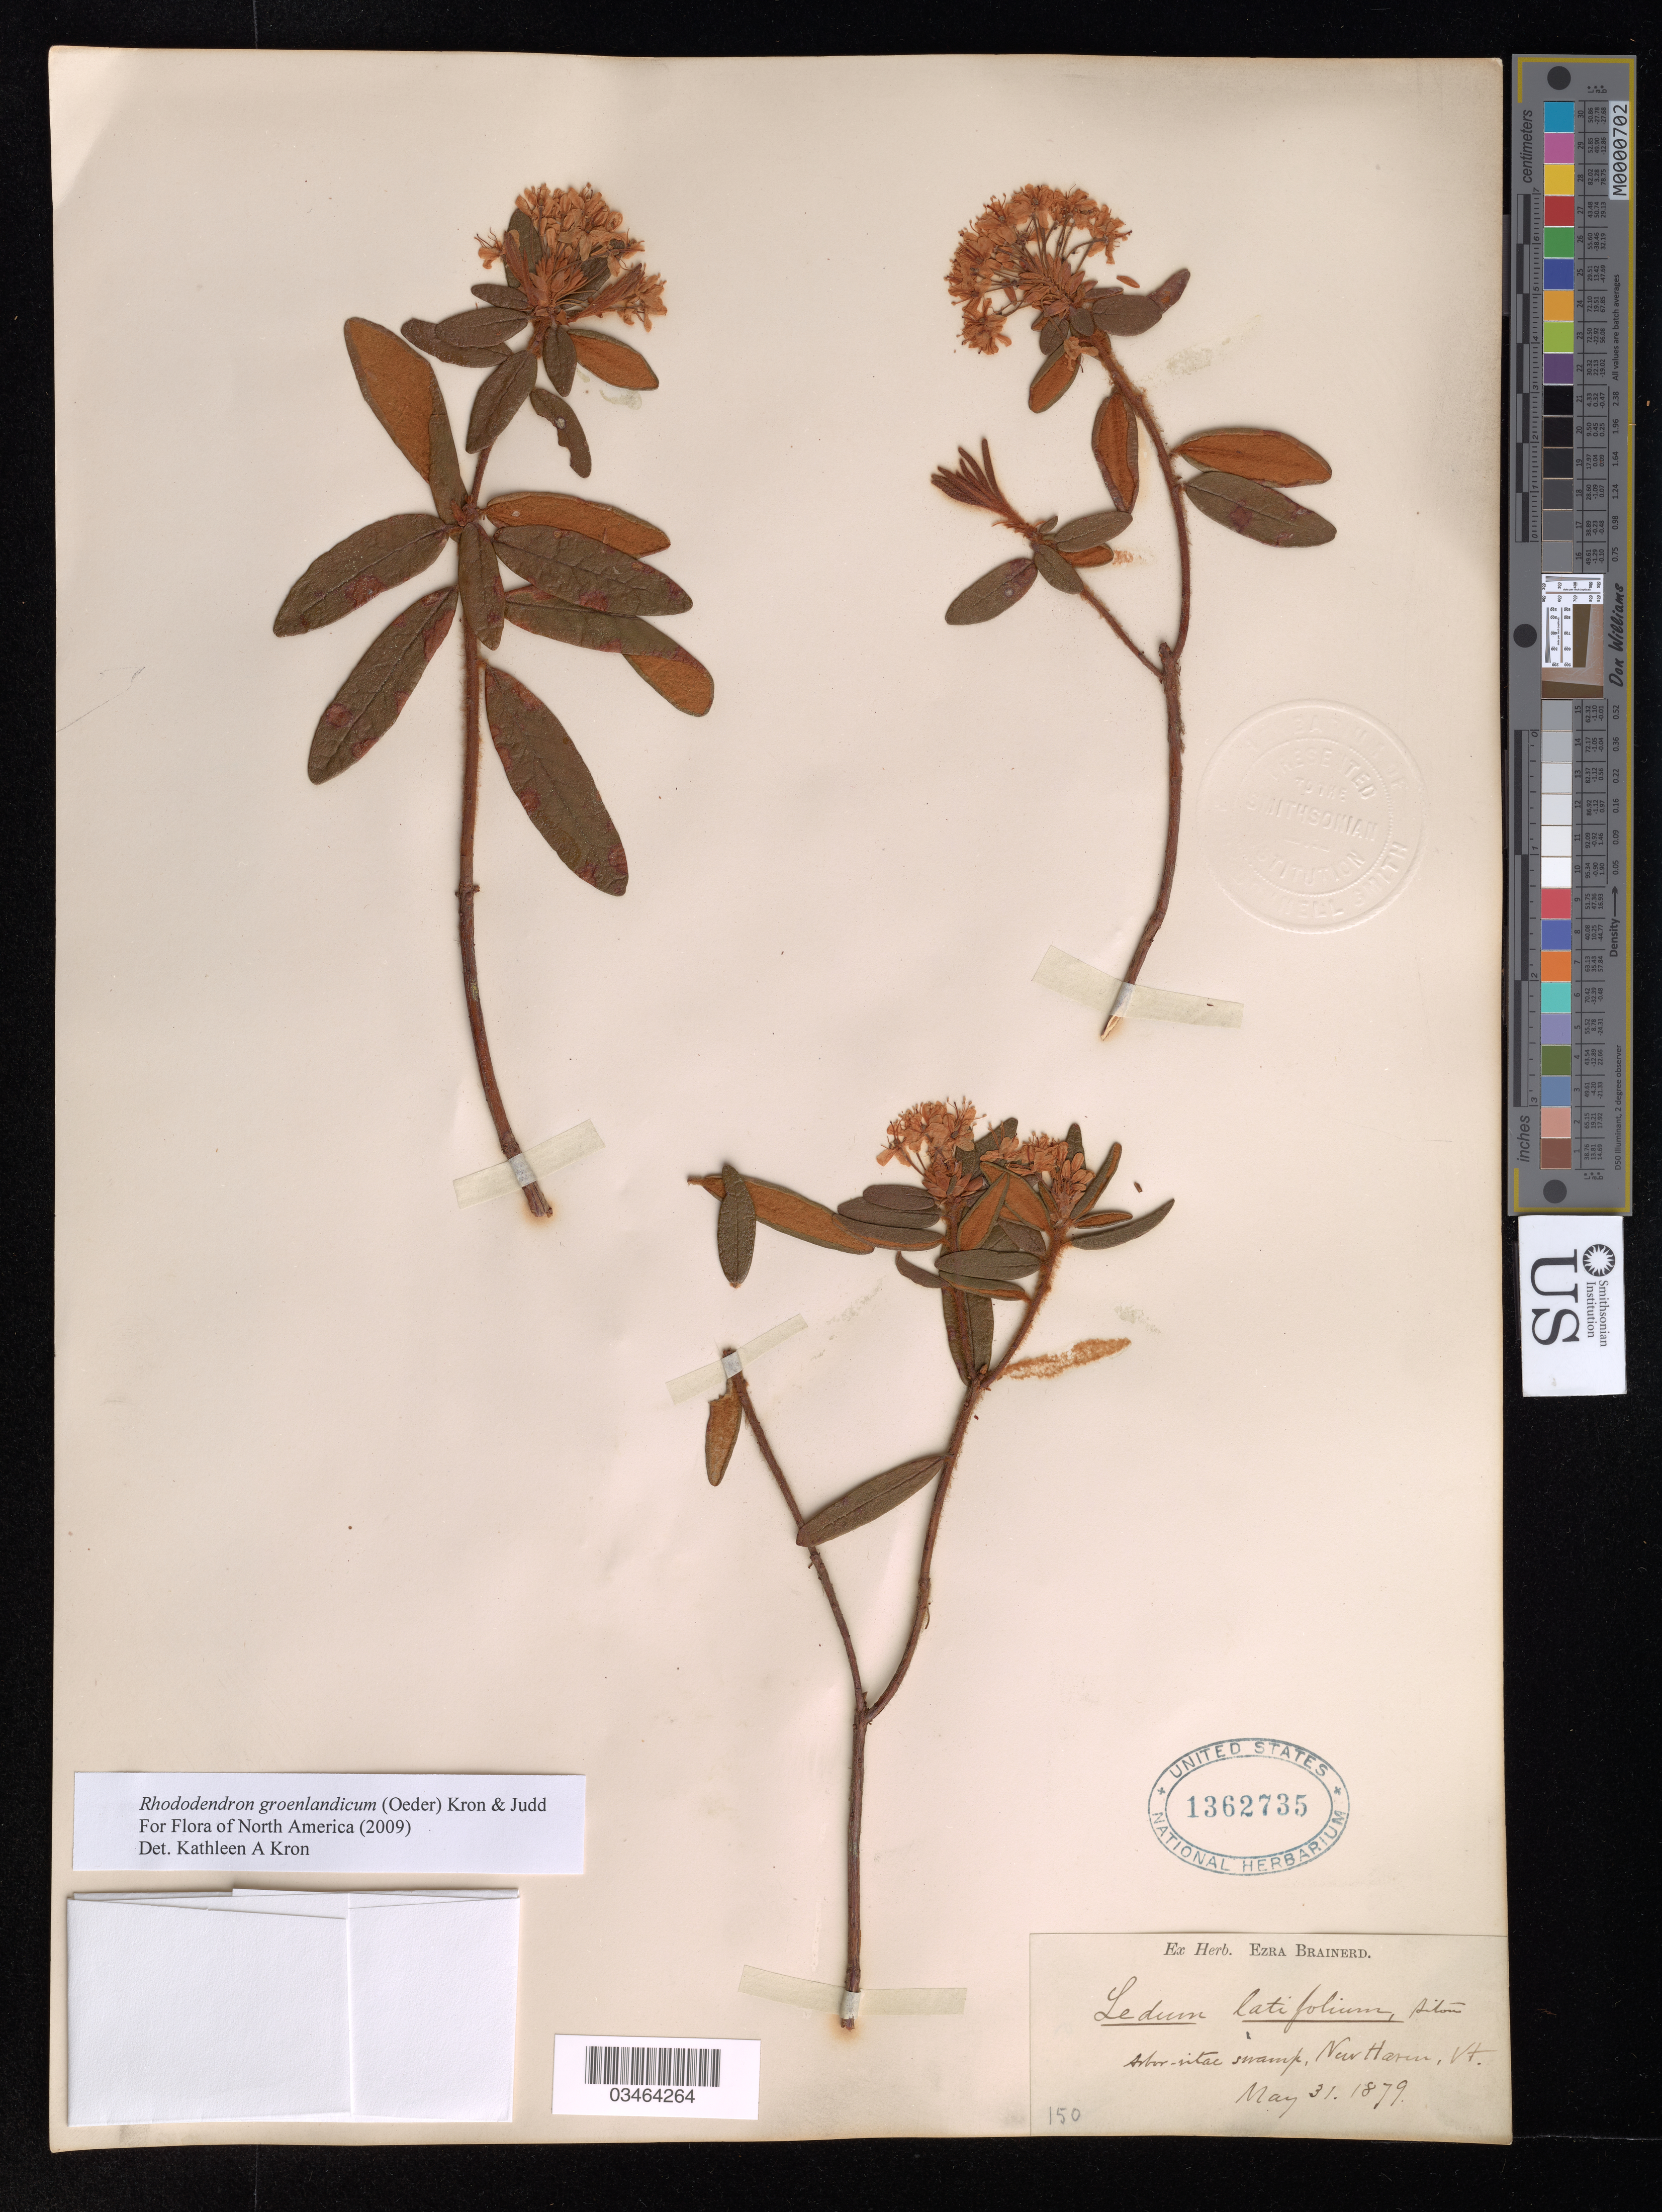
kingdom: Plantae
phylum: Tracheophyta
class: Magnoliopsida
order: Ericales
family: Ericaceae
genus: Rhododendron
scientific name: Rhododendron groenlandicum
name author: (Oeder) Kron & Judd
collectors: ex herb. Ezra Brainerd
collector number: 150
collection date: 1879-05-31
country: United States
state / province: Vermont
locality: New Haven.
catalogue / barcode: US 1362735